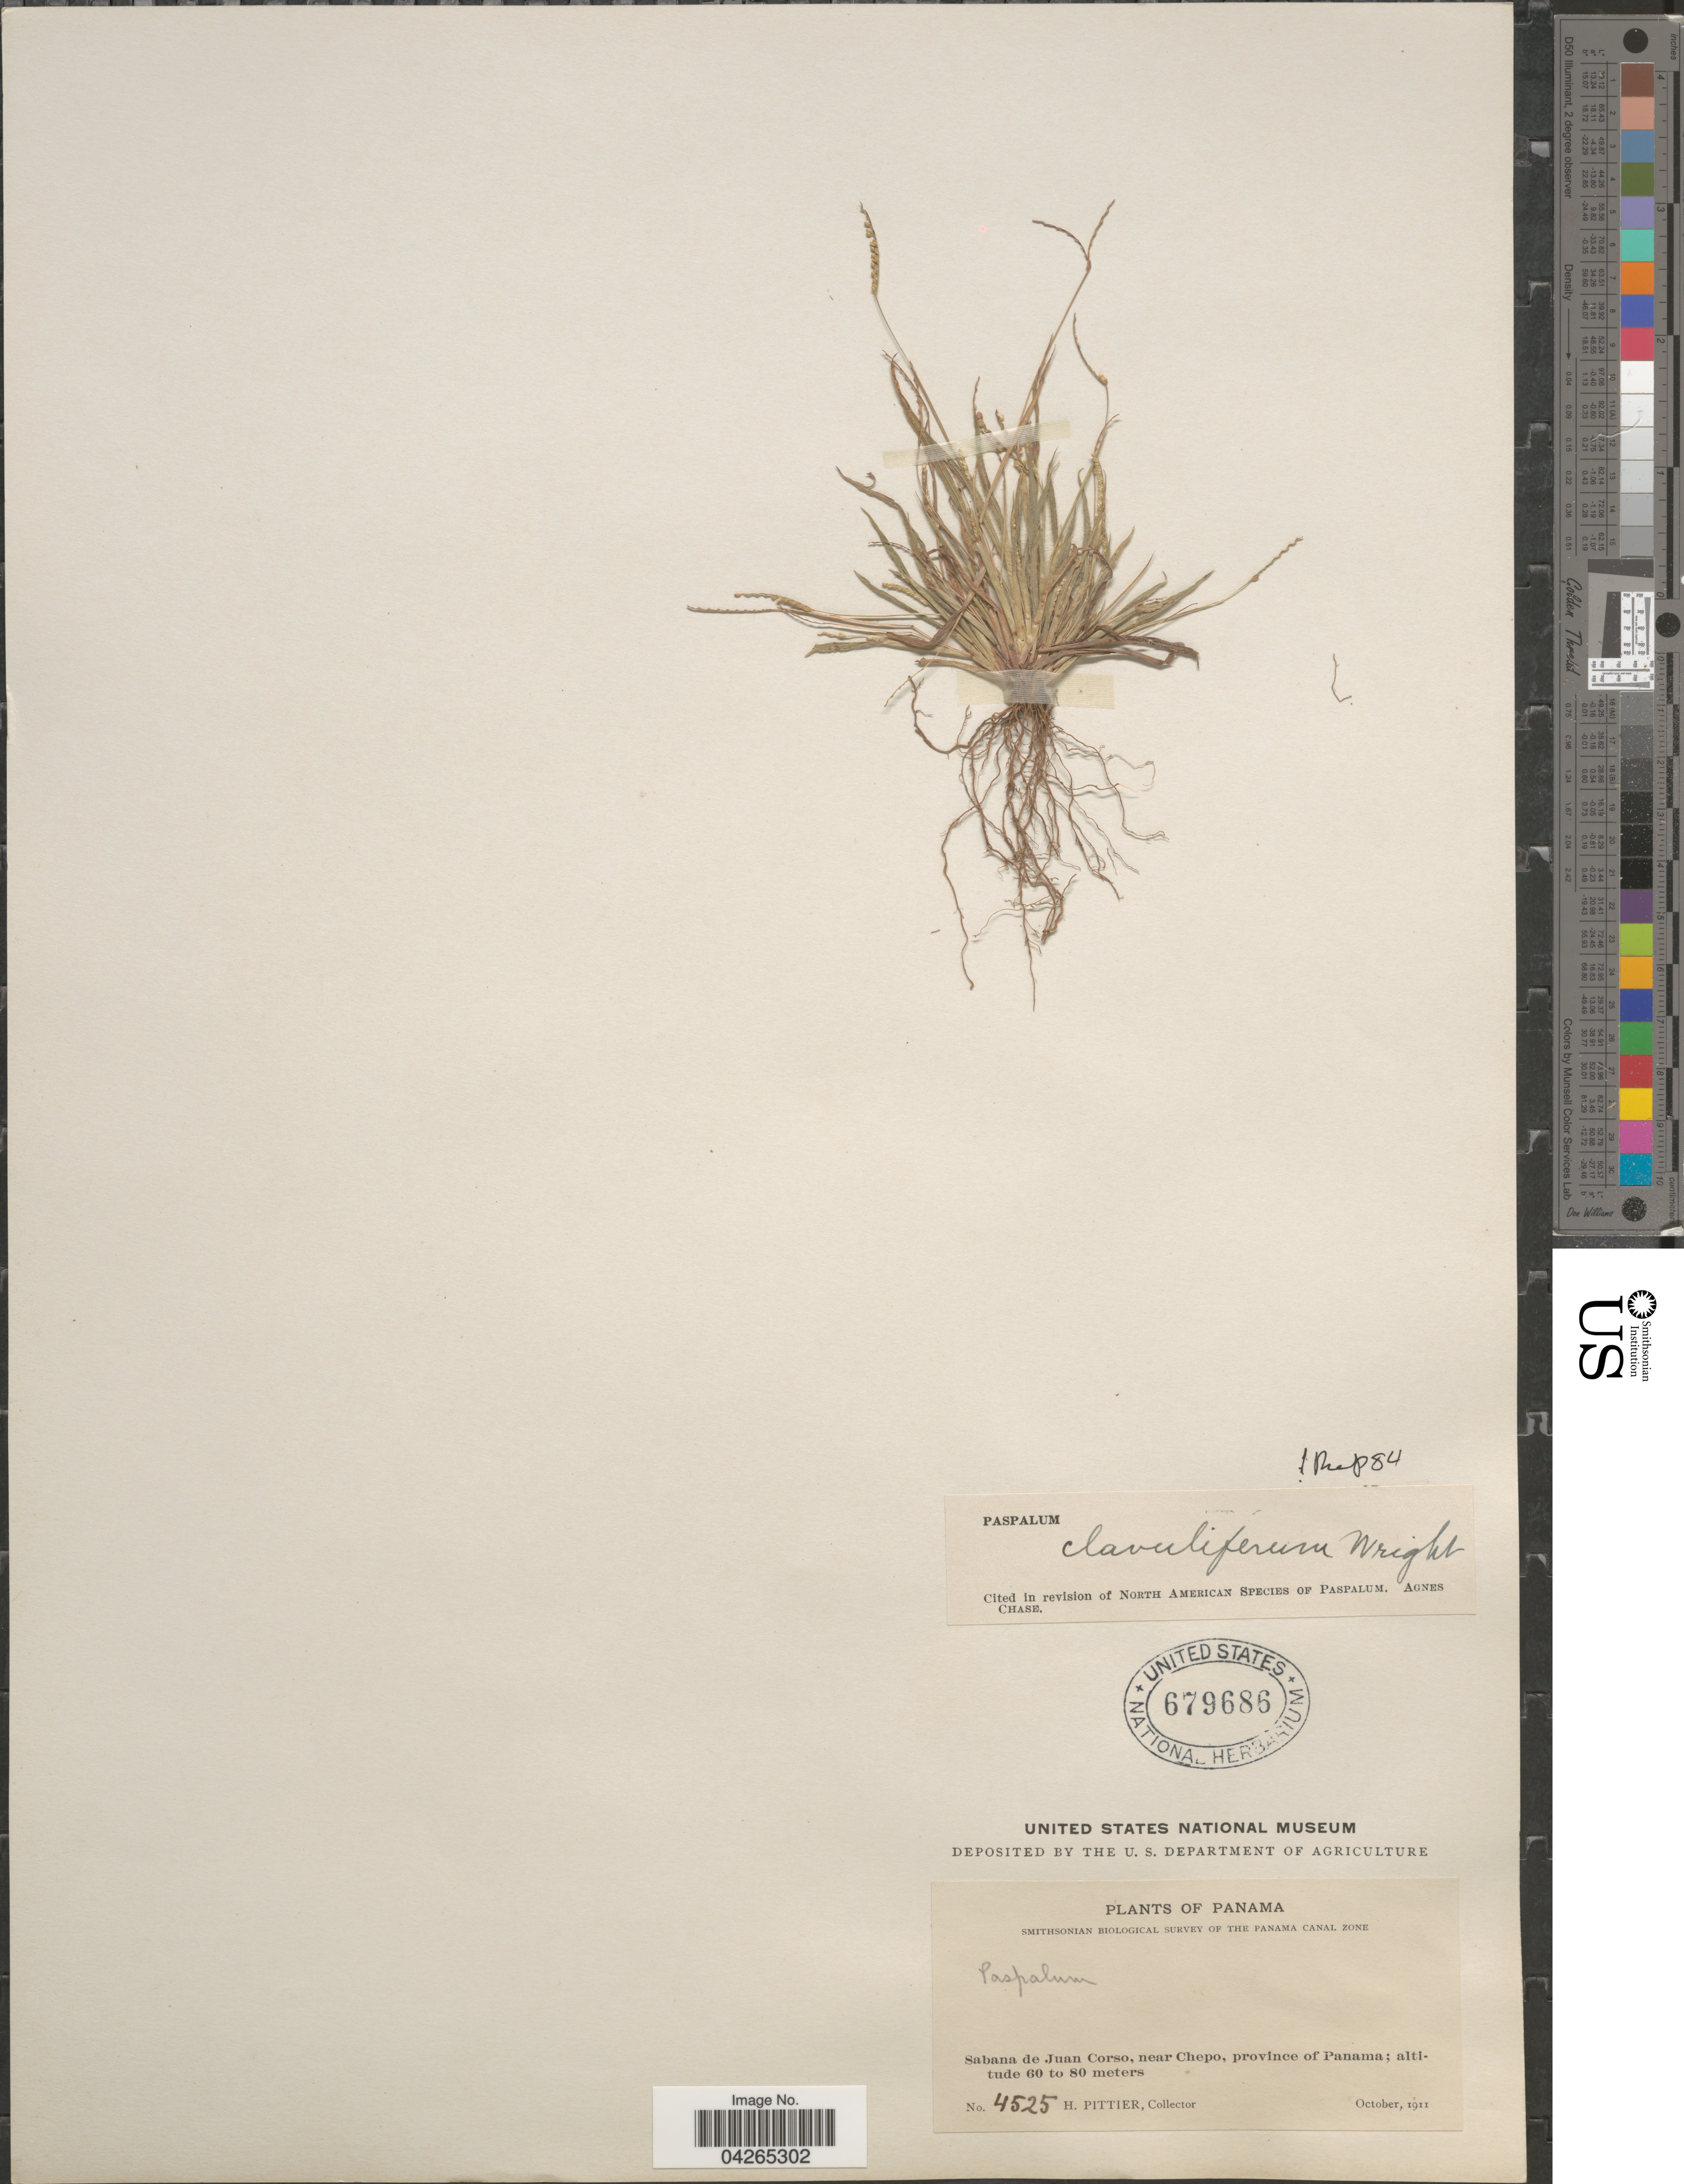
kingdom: Plantae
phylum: Tracheophyta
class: Liliopsida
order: Poales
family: Poaceae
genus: Paspalum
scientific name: Paspalum claviliferum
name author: C. Wright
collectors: H. F. Pittier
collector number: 4525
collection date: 1911-10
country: Panama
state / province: Panamá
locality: Smithsonian Biological Survey of the Panama Canal Zone. Sabana de Juan Coros, near Chepo.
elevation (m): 60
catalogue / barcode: US 679686